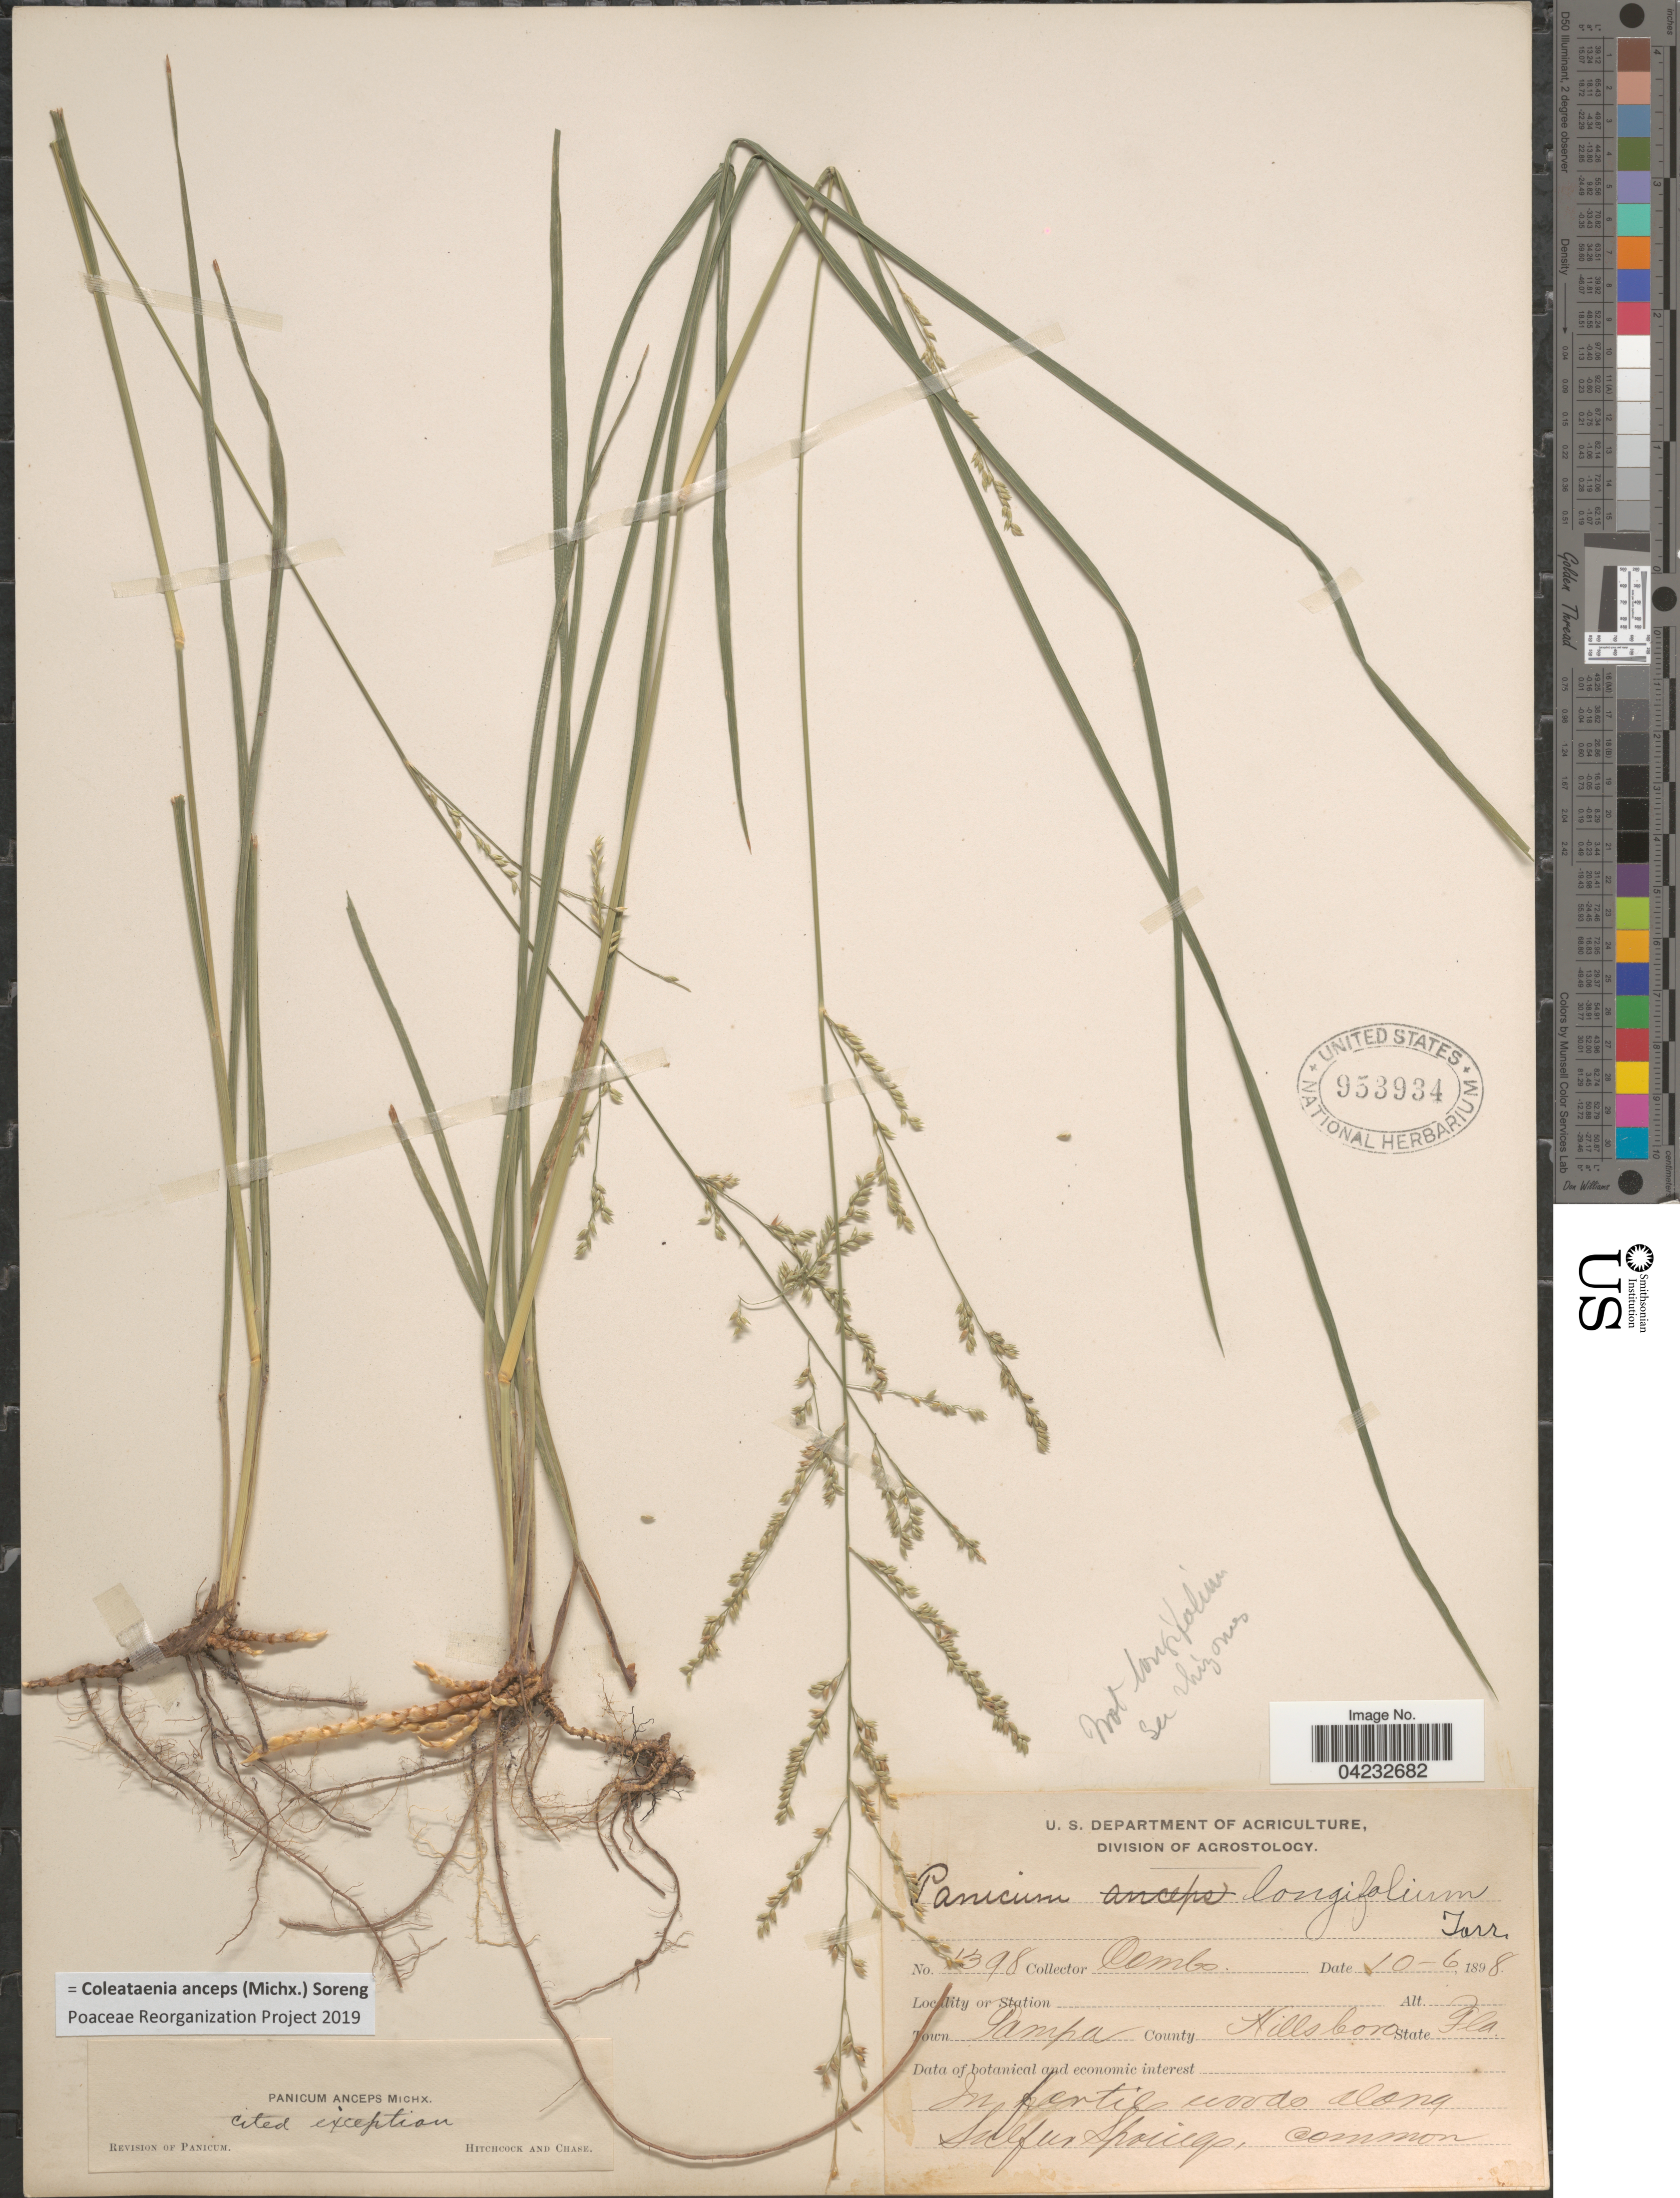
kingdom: Plantae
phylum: Tracheophyta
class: Liliopsida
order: Poales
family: Poaceae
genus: Coleataenia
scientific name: Coleataenia anceps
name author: (Michx.) Soreng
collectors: -. Combs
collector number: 1398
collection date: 1898-10-06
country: United States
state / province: Florida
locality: Town Pampa. County Hillsboro. Along Sulfur Springs.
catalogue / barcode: US 953934